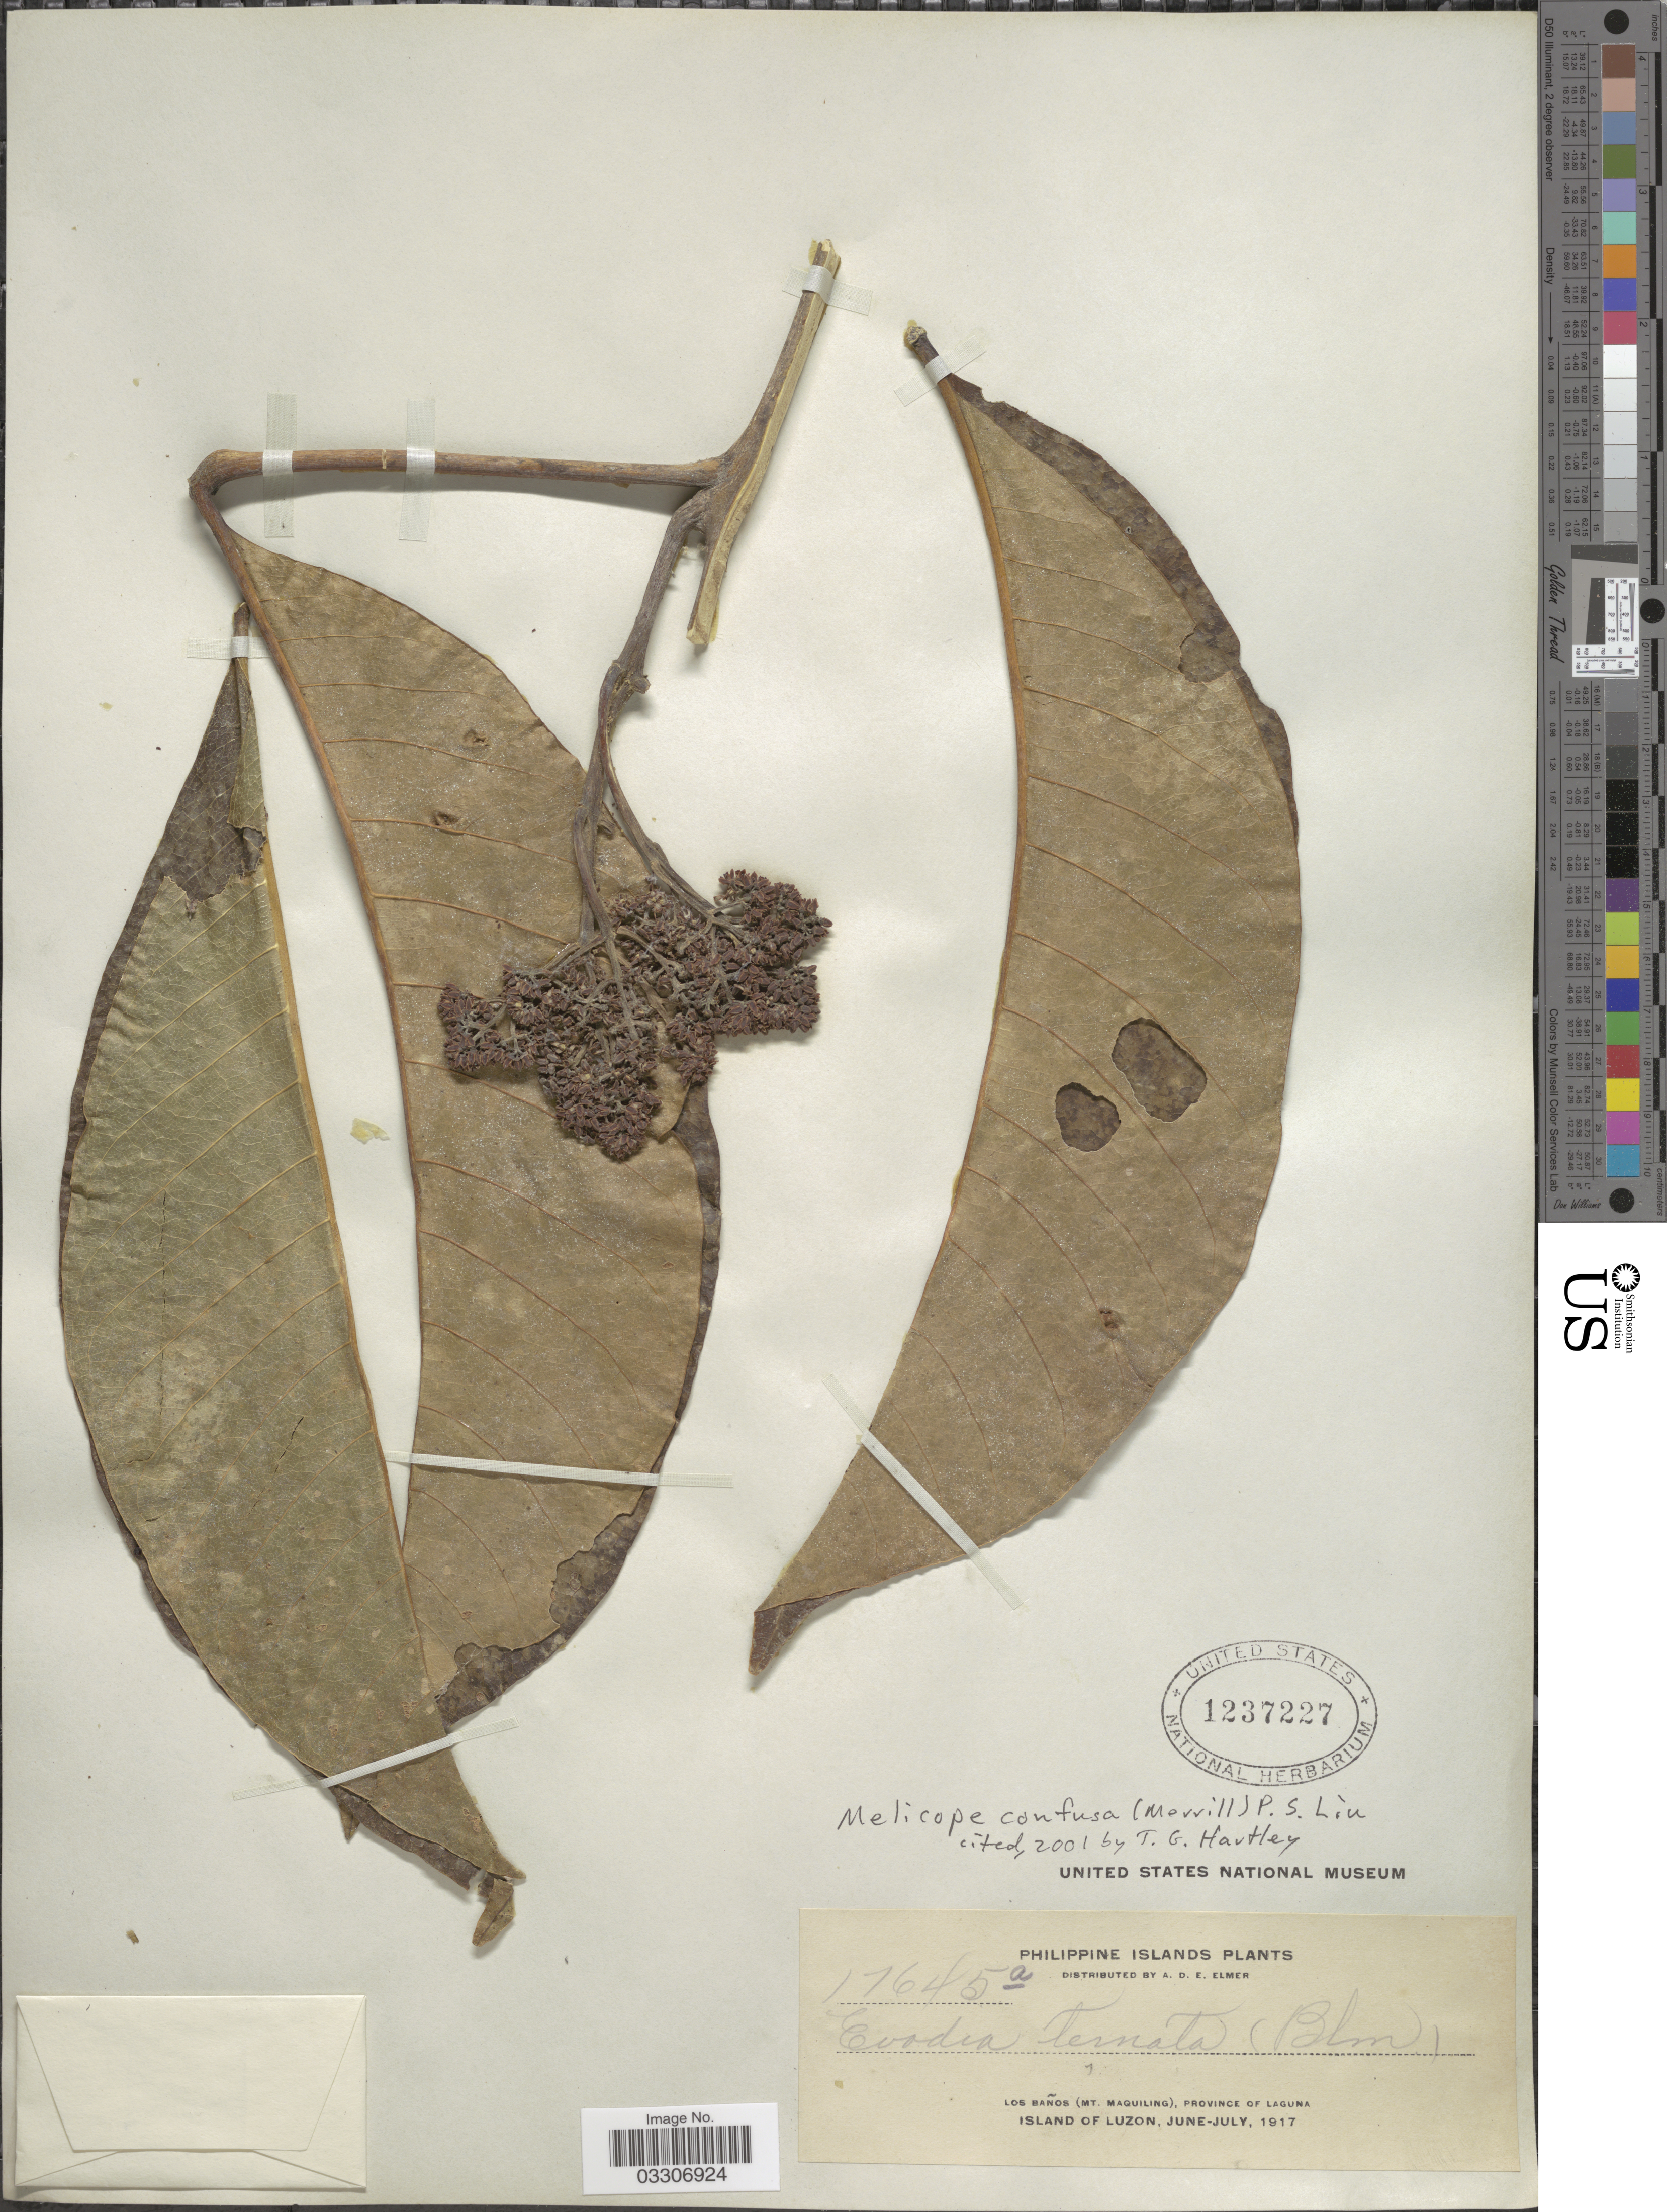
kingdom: Plantae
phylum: Tracheophyta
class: Magnoliopsida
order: Sapindales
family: Rutaceae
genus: Melicope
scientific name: Melicope confusa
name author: (Merr.) P.S. Liu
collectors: A. D. E. Elmer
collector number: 17645a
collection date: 1917-06/1917-07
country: Philippines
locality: Los Baños (Mt. Maquiling), Province of Laguna.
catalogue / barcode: US 1237227